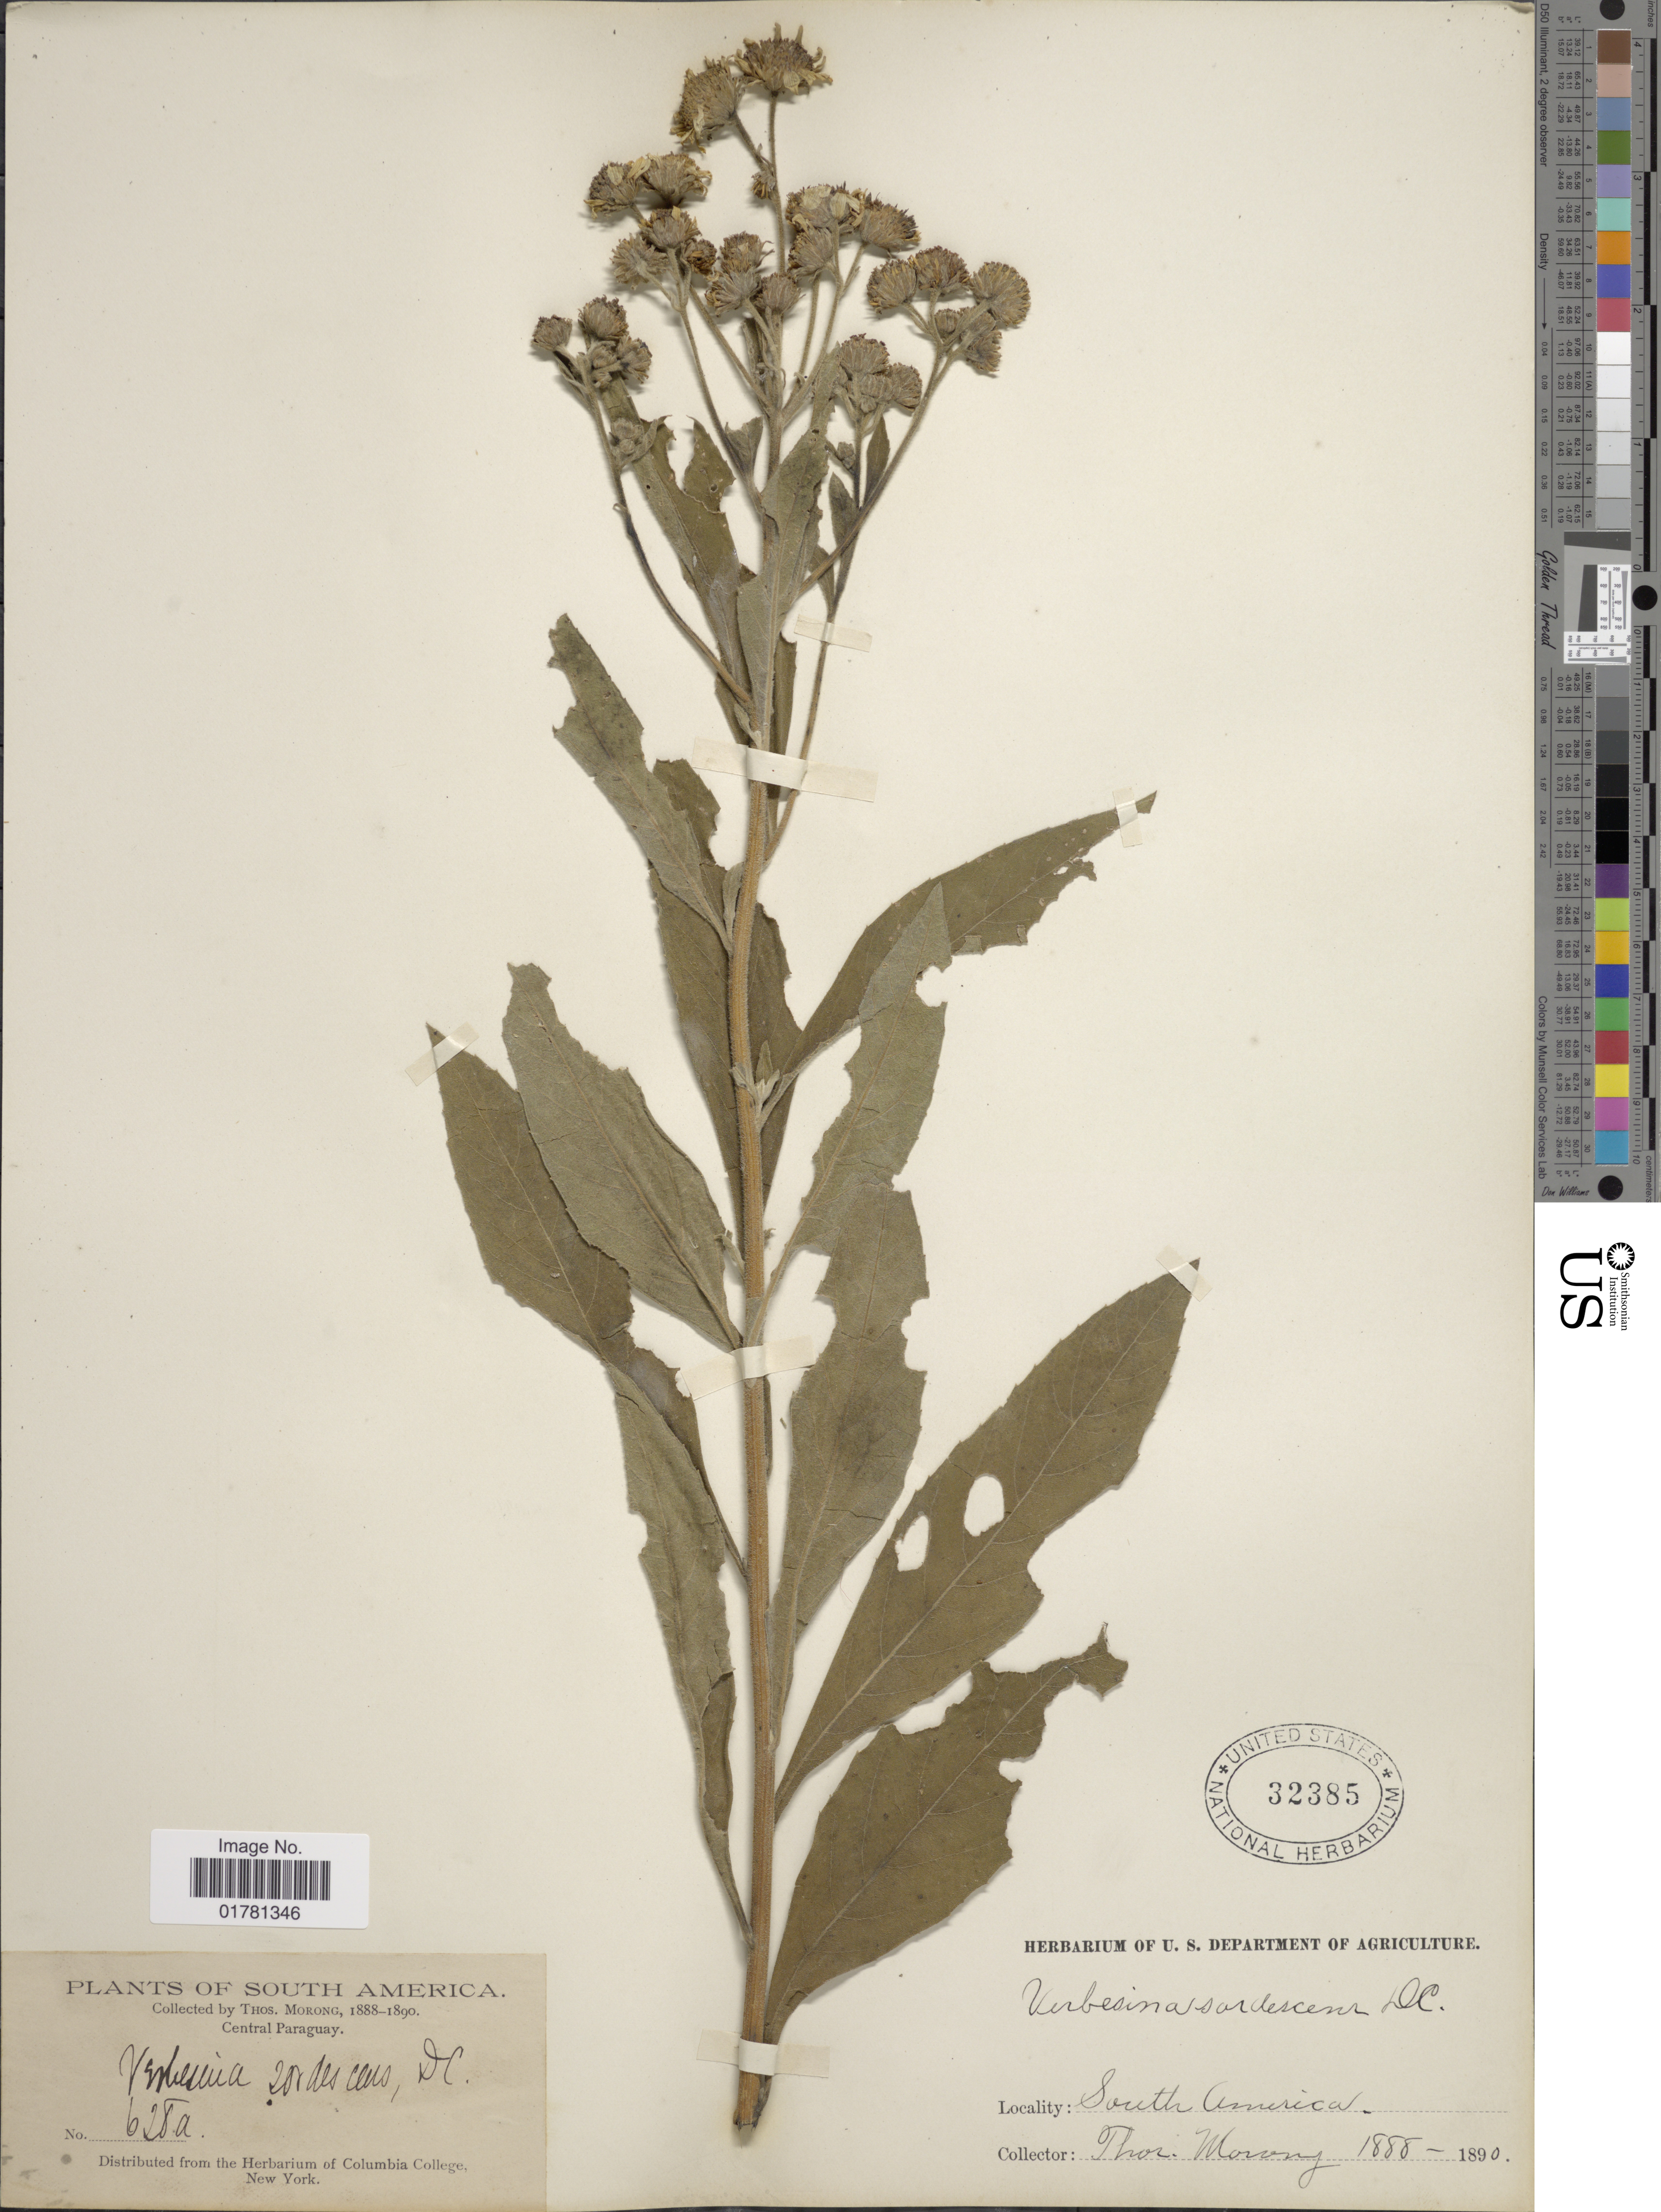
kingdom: Plantae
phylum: Tracheophyta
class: Magnoliopsida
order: Asterales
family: Asteraceae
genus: Verbesina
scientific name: Verbesina sordescens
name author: DC.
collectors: T. Morong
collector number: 628a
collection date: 1888/1890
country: Paraguay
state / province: Central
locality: Central Paraguay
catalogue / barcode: US 32385